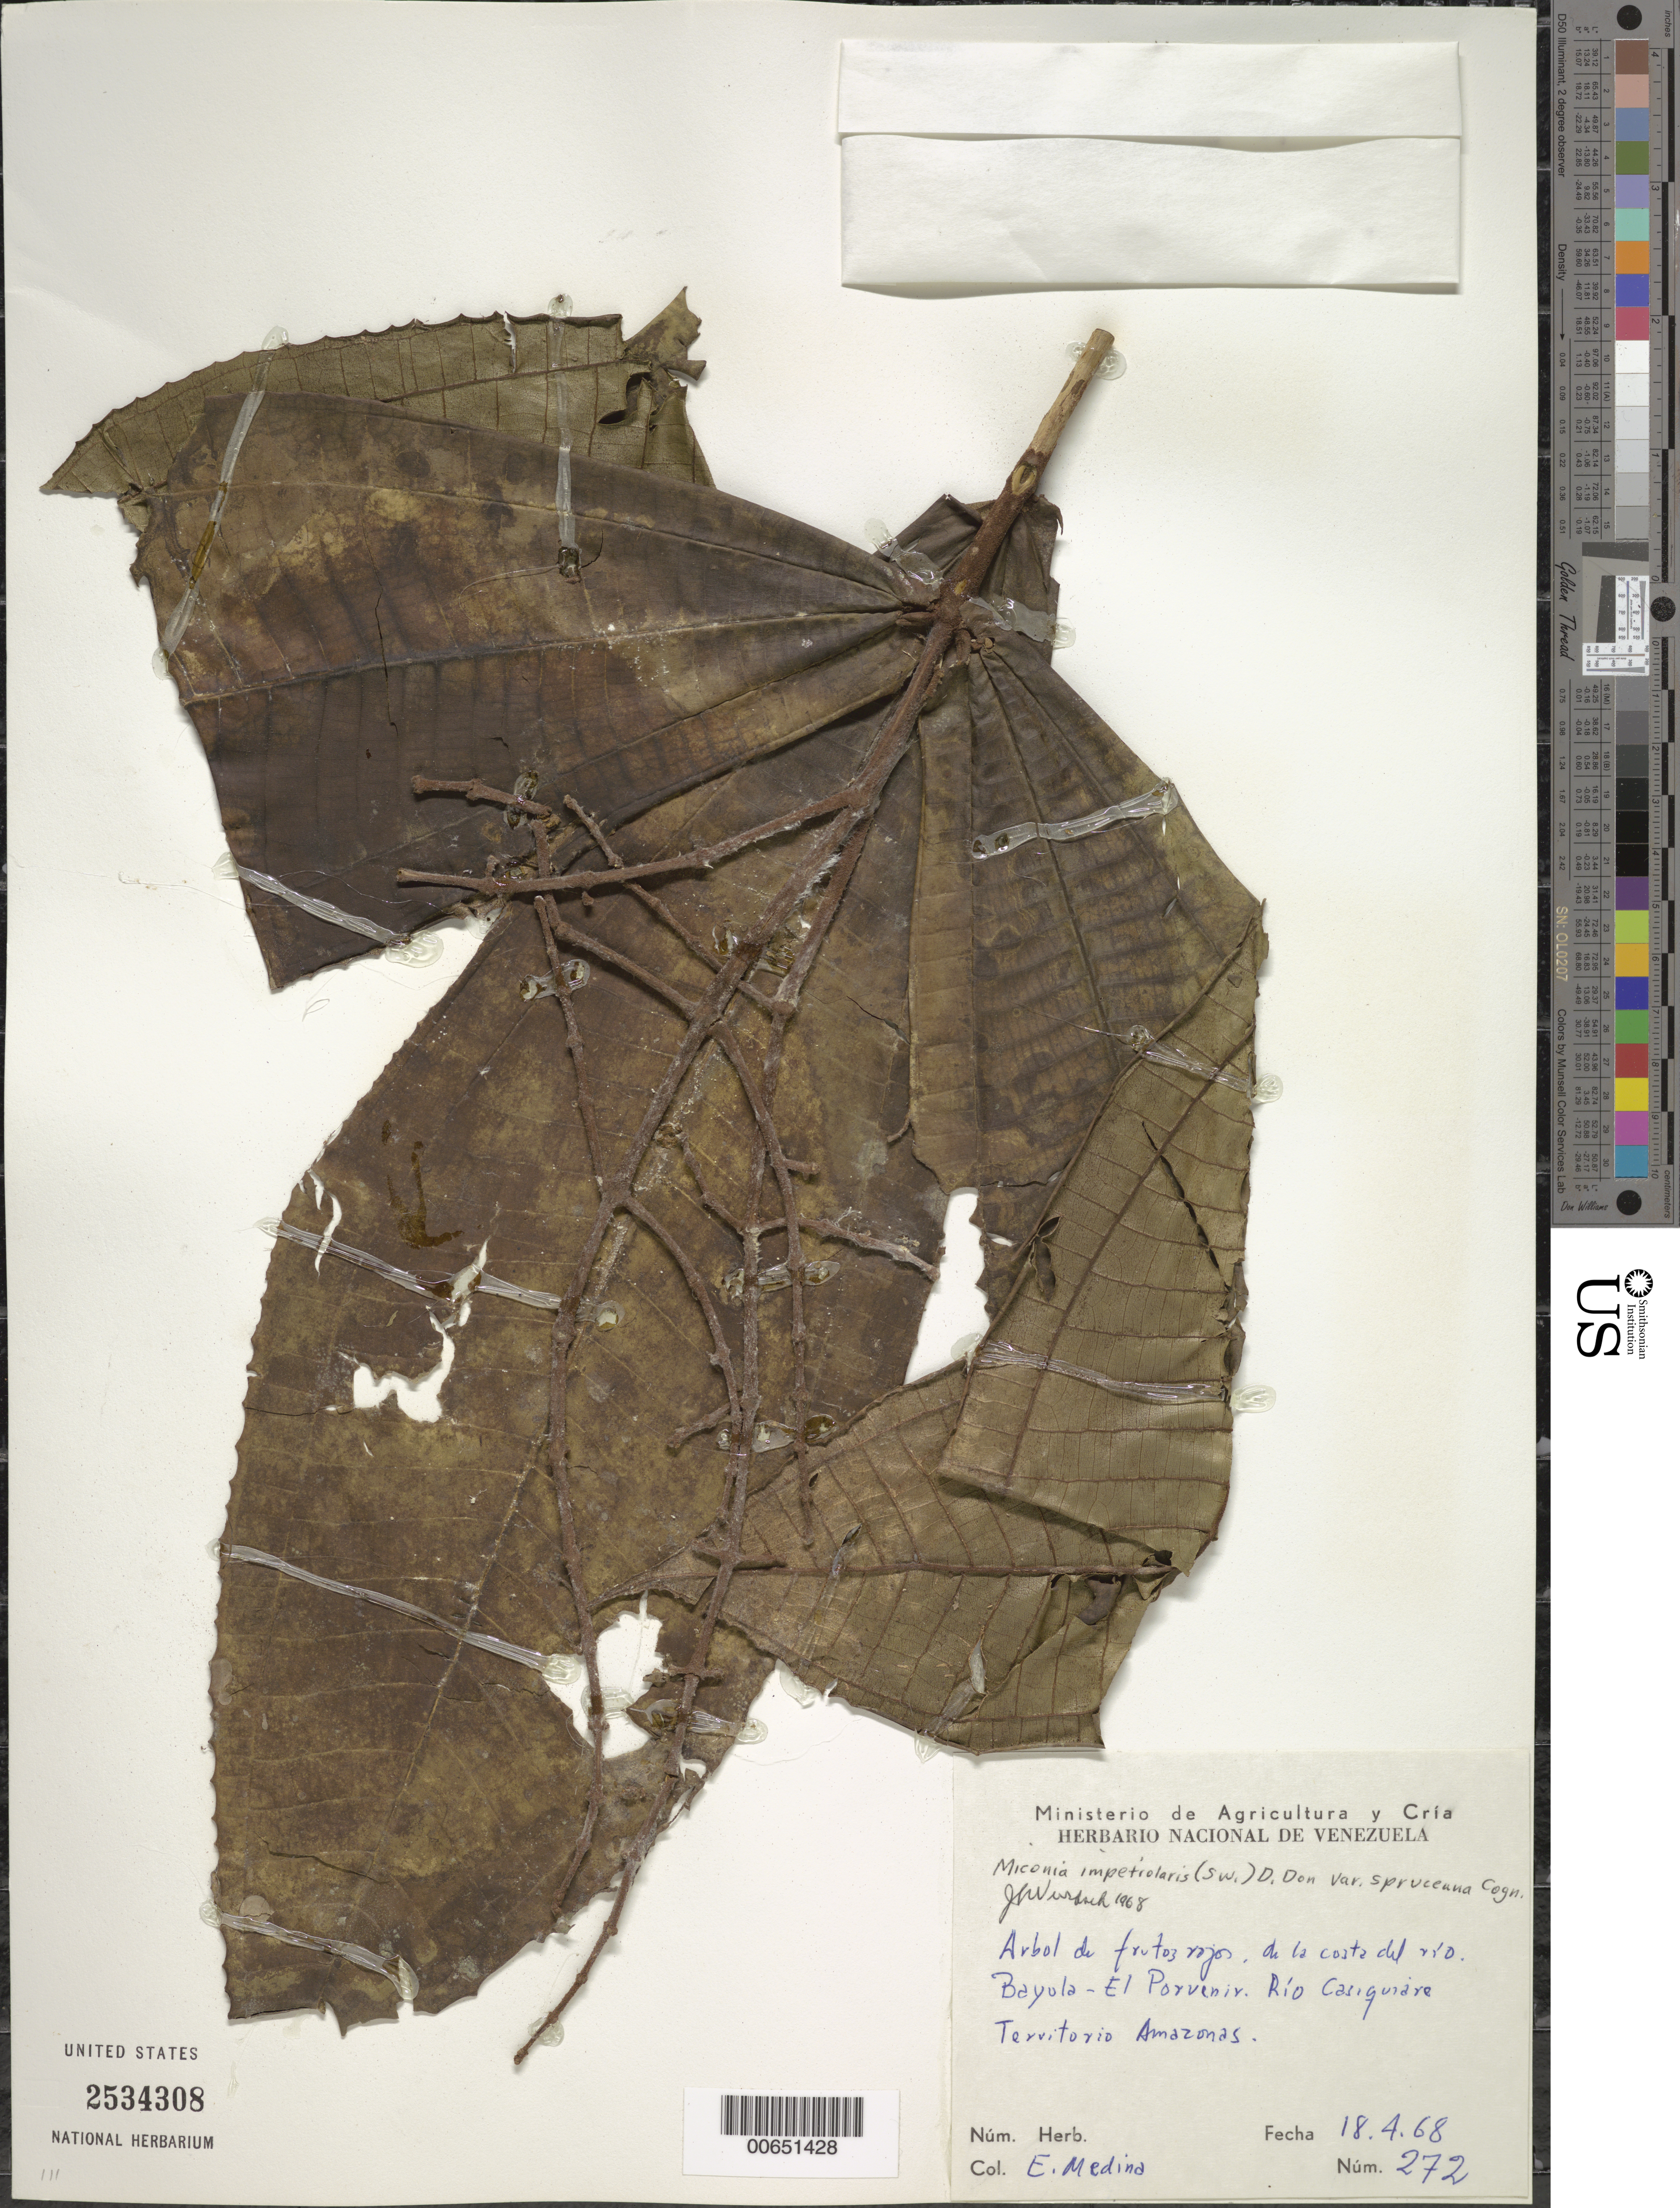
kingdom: Plantae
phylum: Tracheophyta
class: Magnoliopsida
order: Myrtales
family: Melastomataceae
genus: Miconia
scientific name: Miconia impetiolaris var. spruceana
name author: Cogn.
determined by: Wurdack, John J., (US), US (UNITED STATES)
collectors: E. Medina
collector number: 272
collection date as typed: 18-Apr-68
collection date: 1968-04-18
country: Venezuela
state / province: Amazonas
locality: Río Casiquiare, Bayula - El Porvenir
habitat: Costa del rio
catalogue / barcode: US 2534308